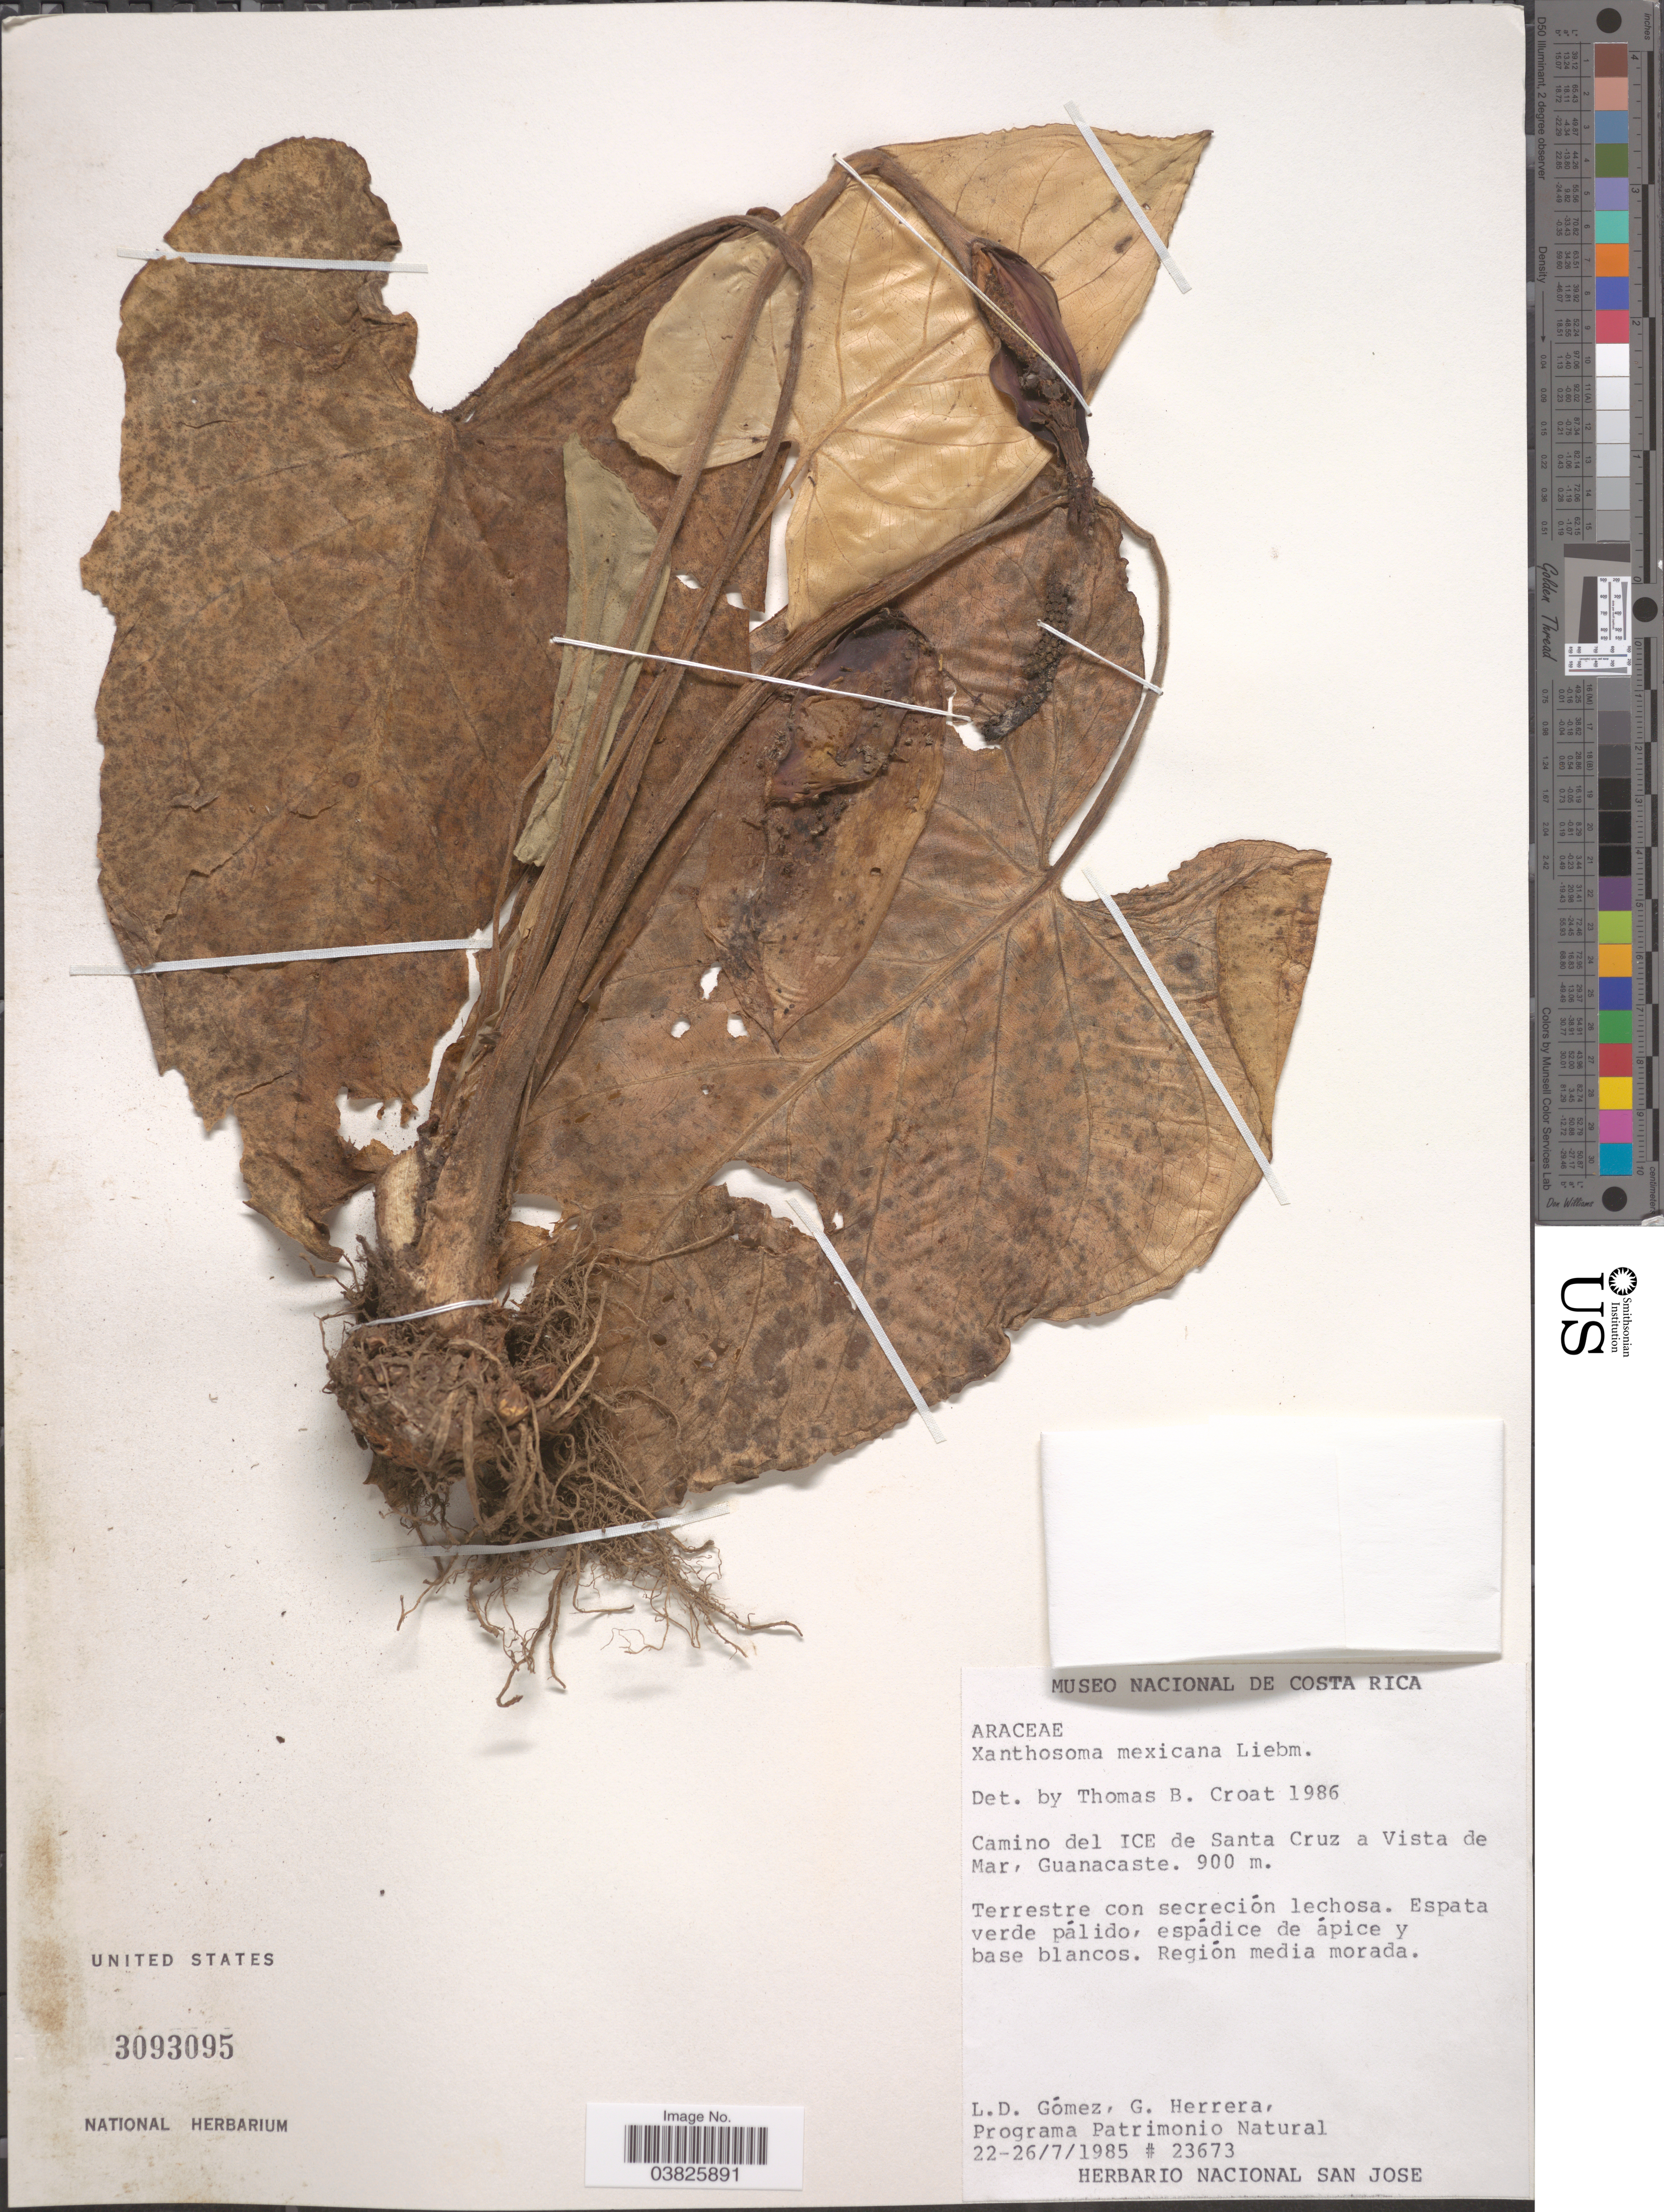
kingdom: Plantae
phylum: Tracheophyta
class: Liliopsida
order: Alismatales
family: Araceae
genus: Xanthosoma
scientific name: Xanthosoma mexicanum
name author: Liebm.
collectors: L. D. Gómez & G. Herrera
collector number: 23673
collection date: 1985-07-22/1985-07-26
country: Costa Rica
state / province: Guanacaste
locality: Camino del ICE de Santa Cruz a Vista de Mar.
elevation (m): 900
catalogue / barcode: US 3093095